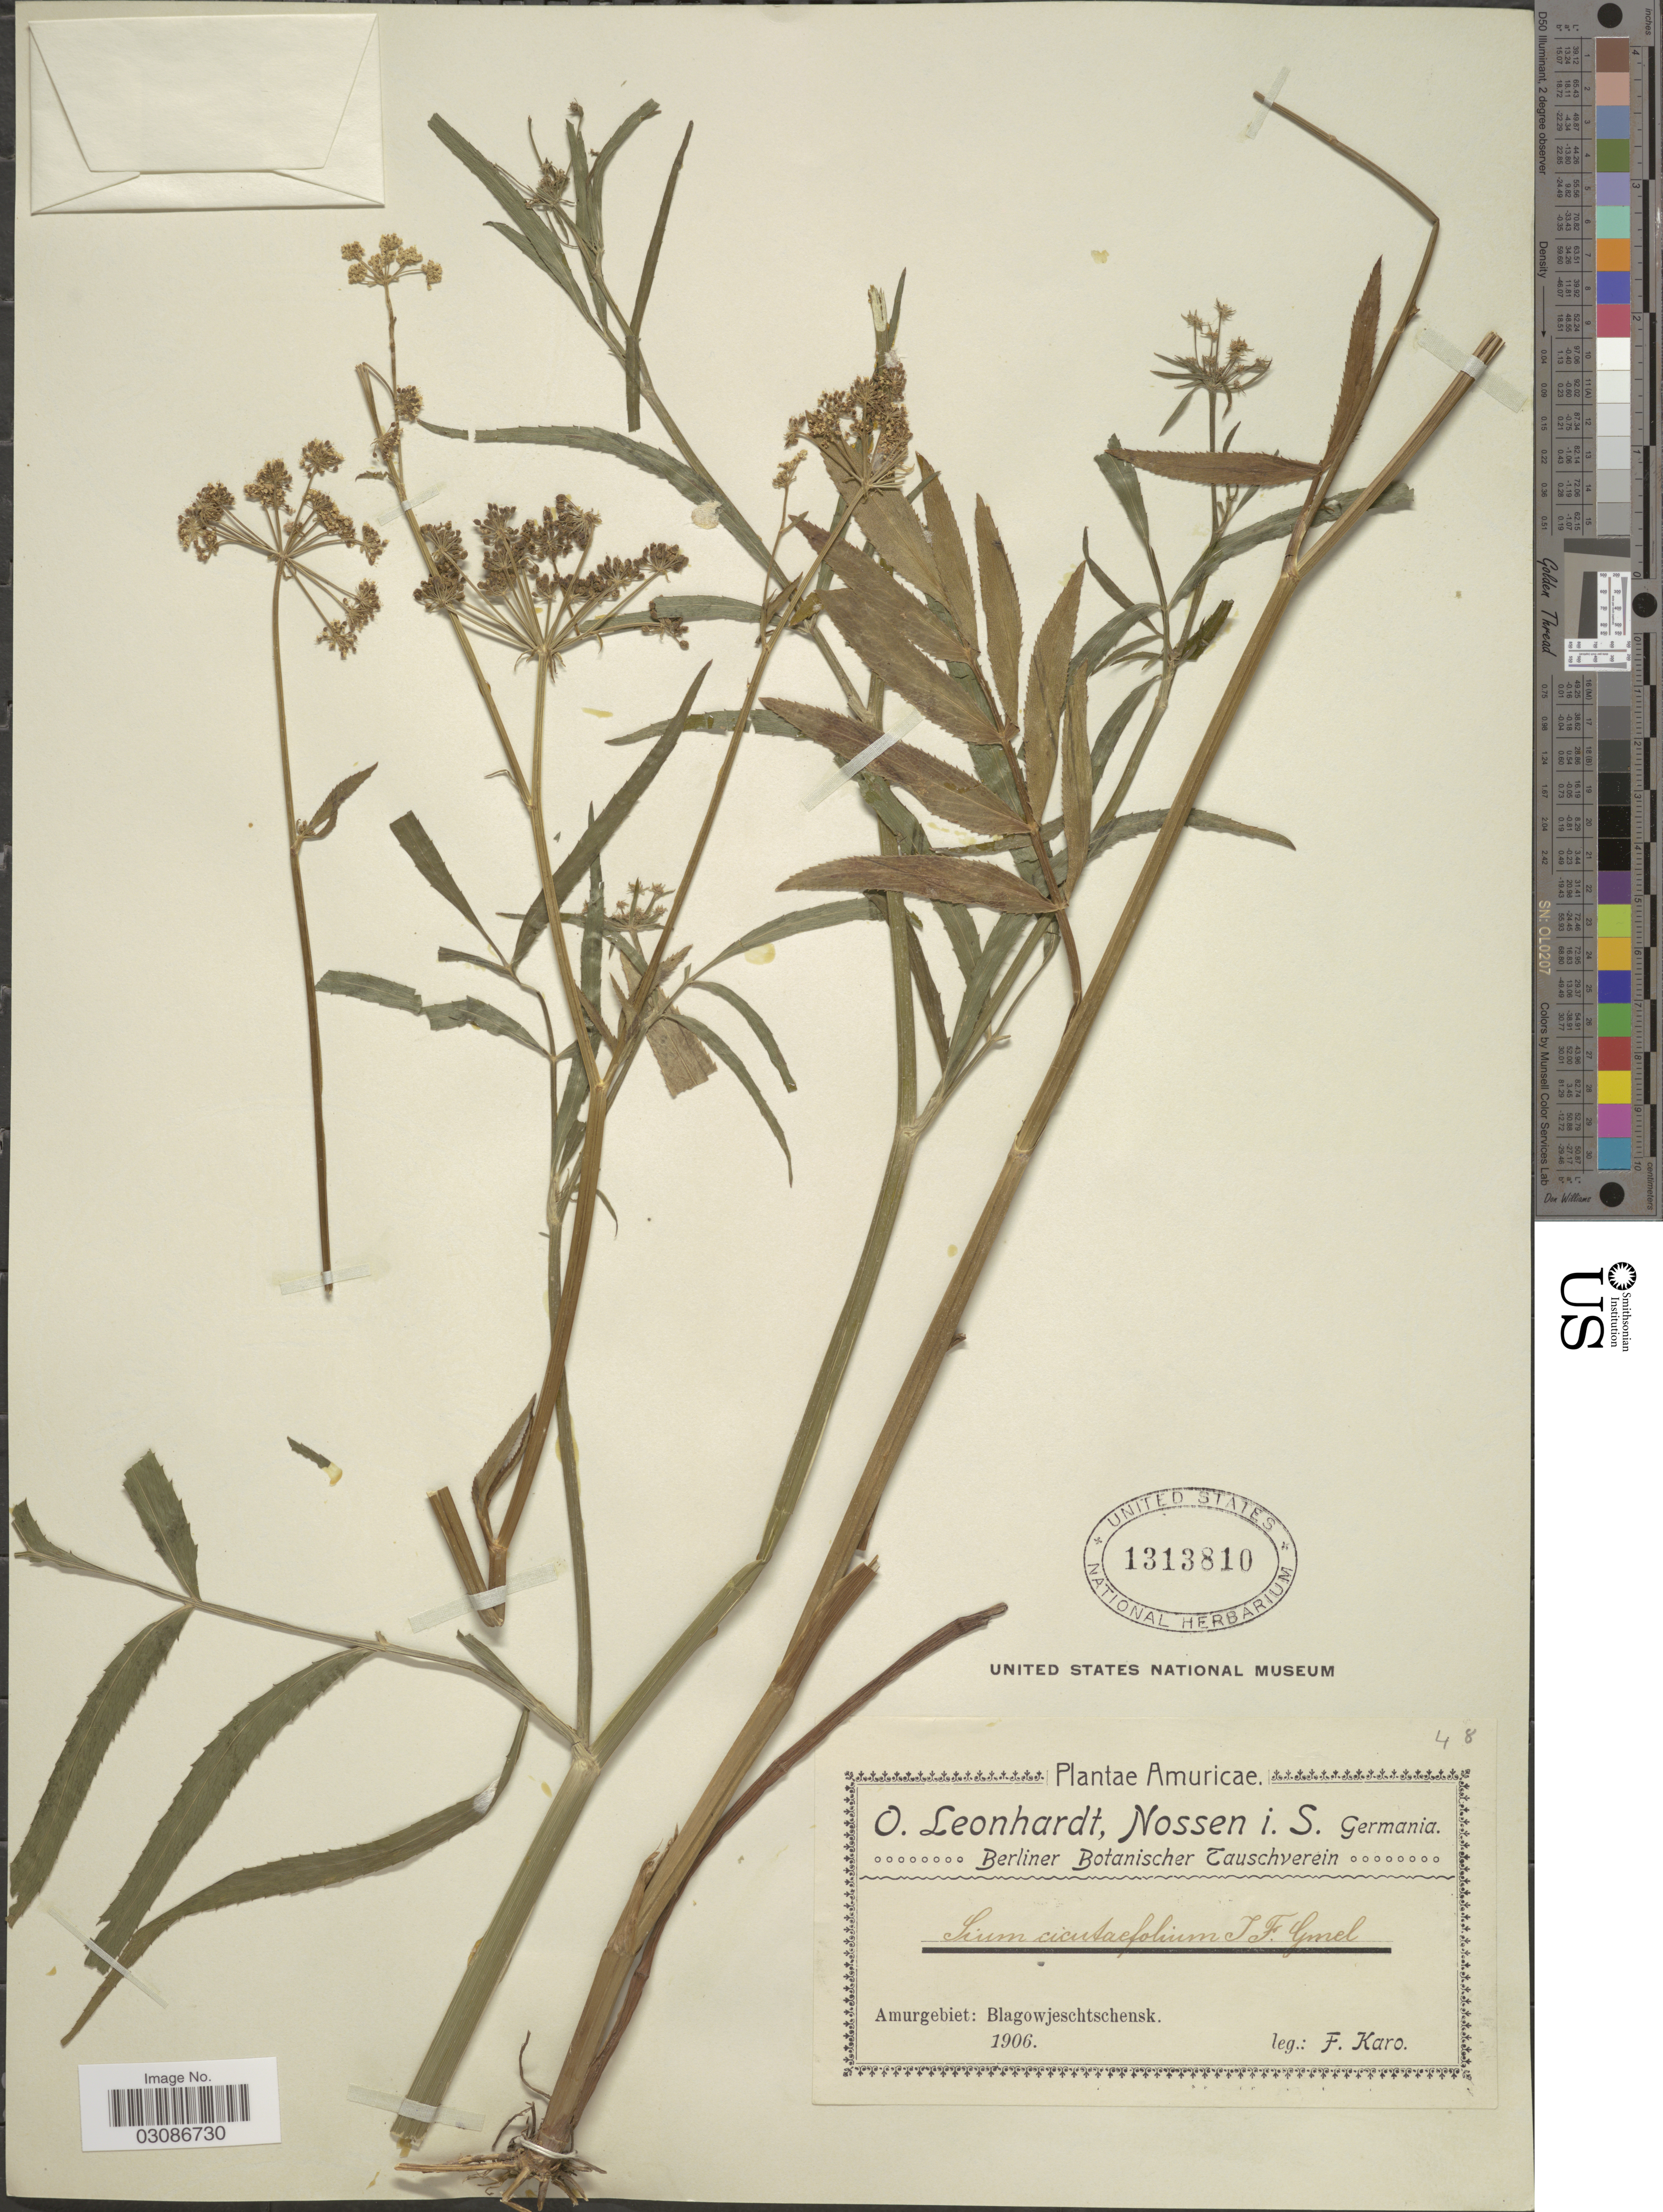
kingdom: Plantae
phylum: Tracheophyta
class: Magnoliopsida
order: Apiales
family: Apiaceae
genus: Sium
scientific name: Sium cicutifolium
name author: Schrenk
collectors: F. Karo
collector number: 48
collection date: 1906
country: Russian Federation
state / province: Amur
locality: Amuricae. Amurgebiet: Blagowjeschtschensk.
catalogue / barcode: US 1313810